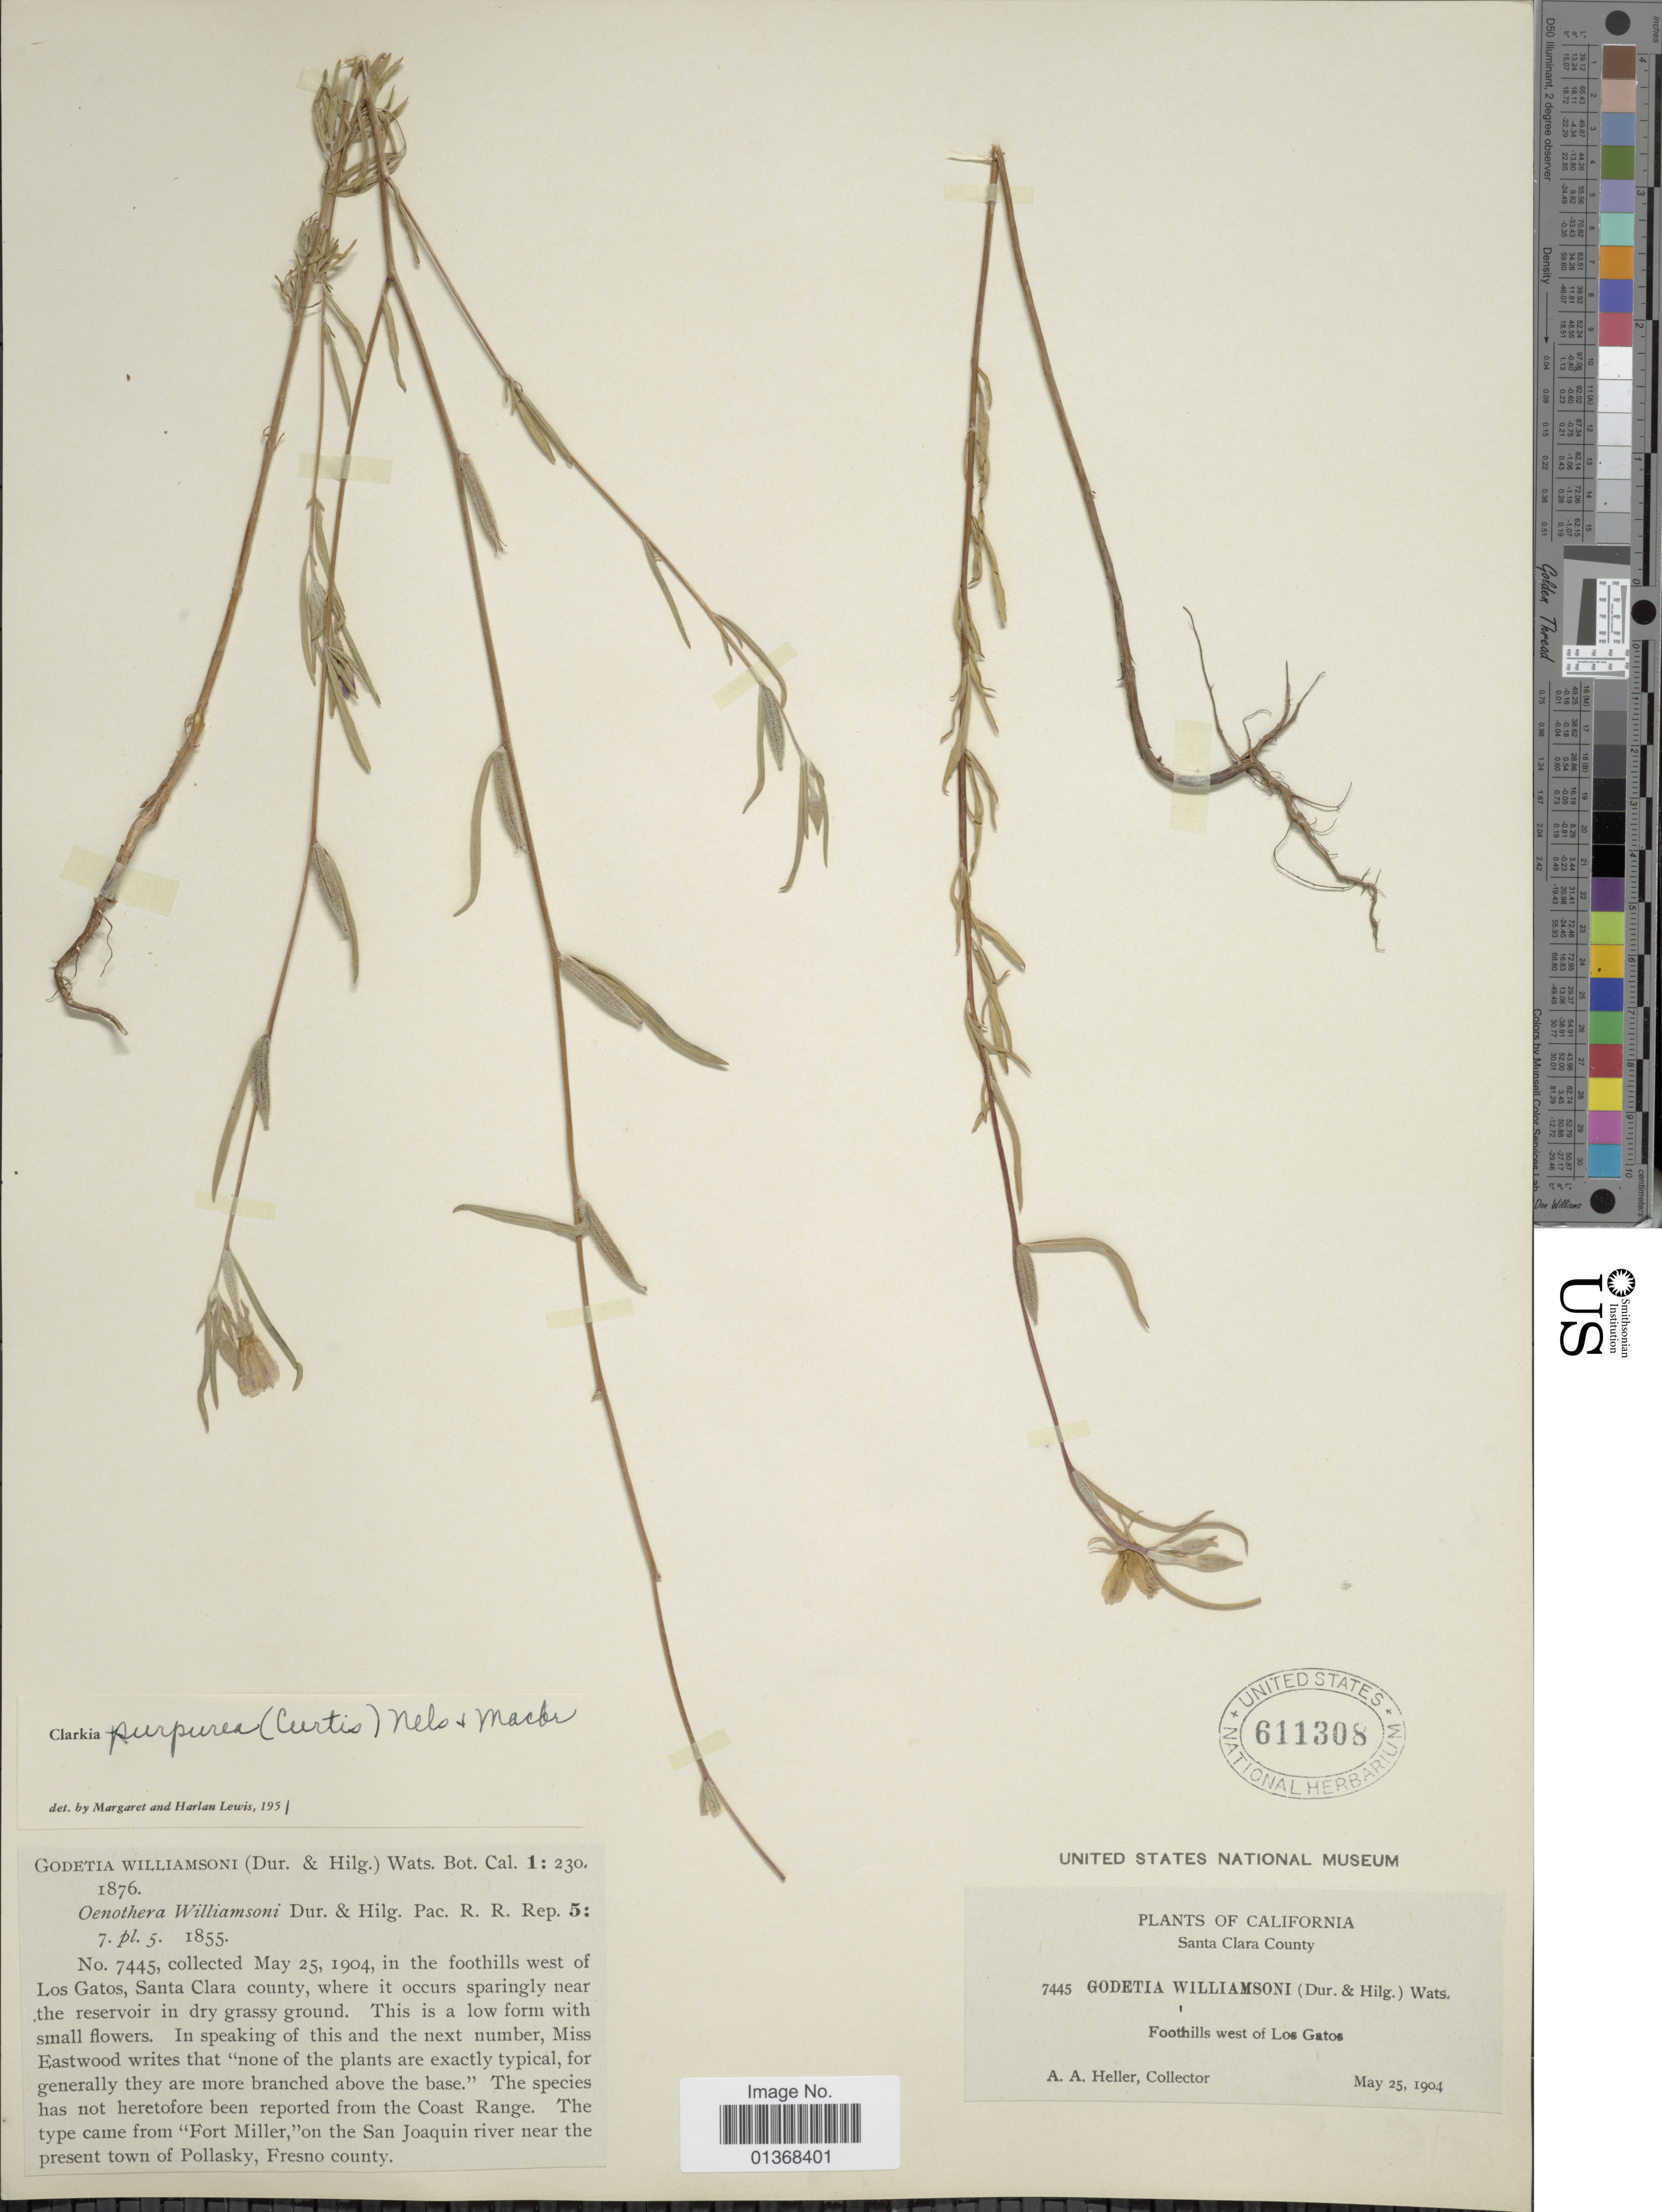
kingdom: Plantae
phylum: Tracheophyta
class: Magnoliopsida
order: Myrtales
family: Onagraceae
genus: Clarkia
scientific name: Clarkia purpurea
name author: (Curtis) A. Nelson & J.F. Macbr.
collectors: A. A. Heller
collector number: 7445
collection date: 1904-05-25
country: United States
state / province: California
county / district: Santa Clara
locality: Santa Clara County, Foothills west of Los Gatos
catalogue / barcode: US 611308